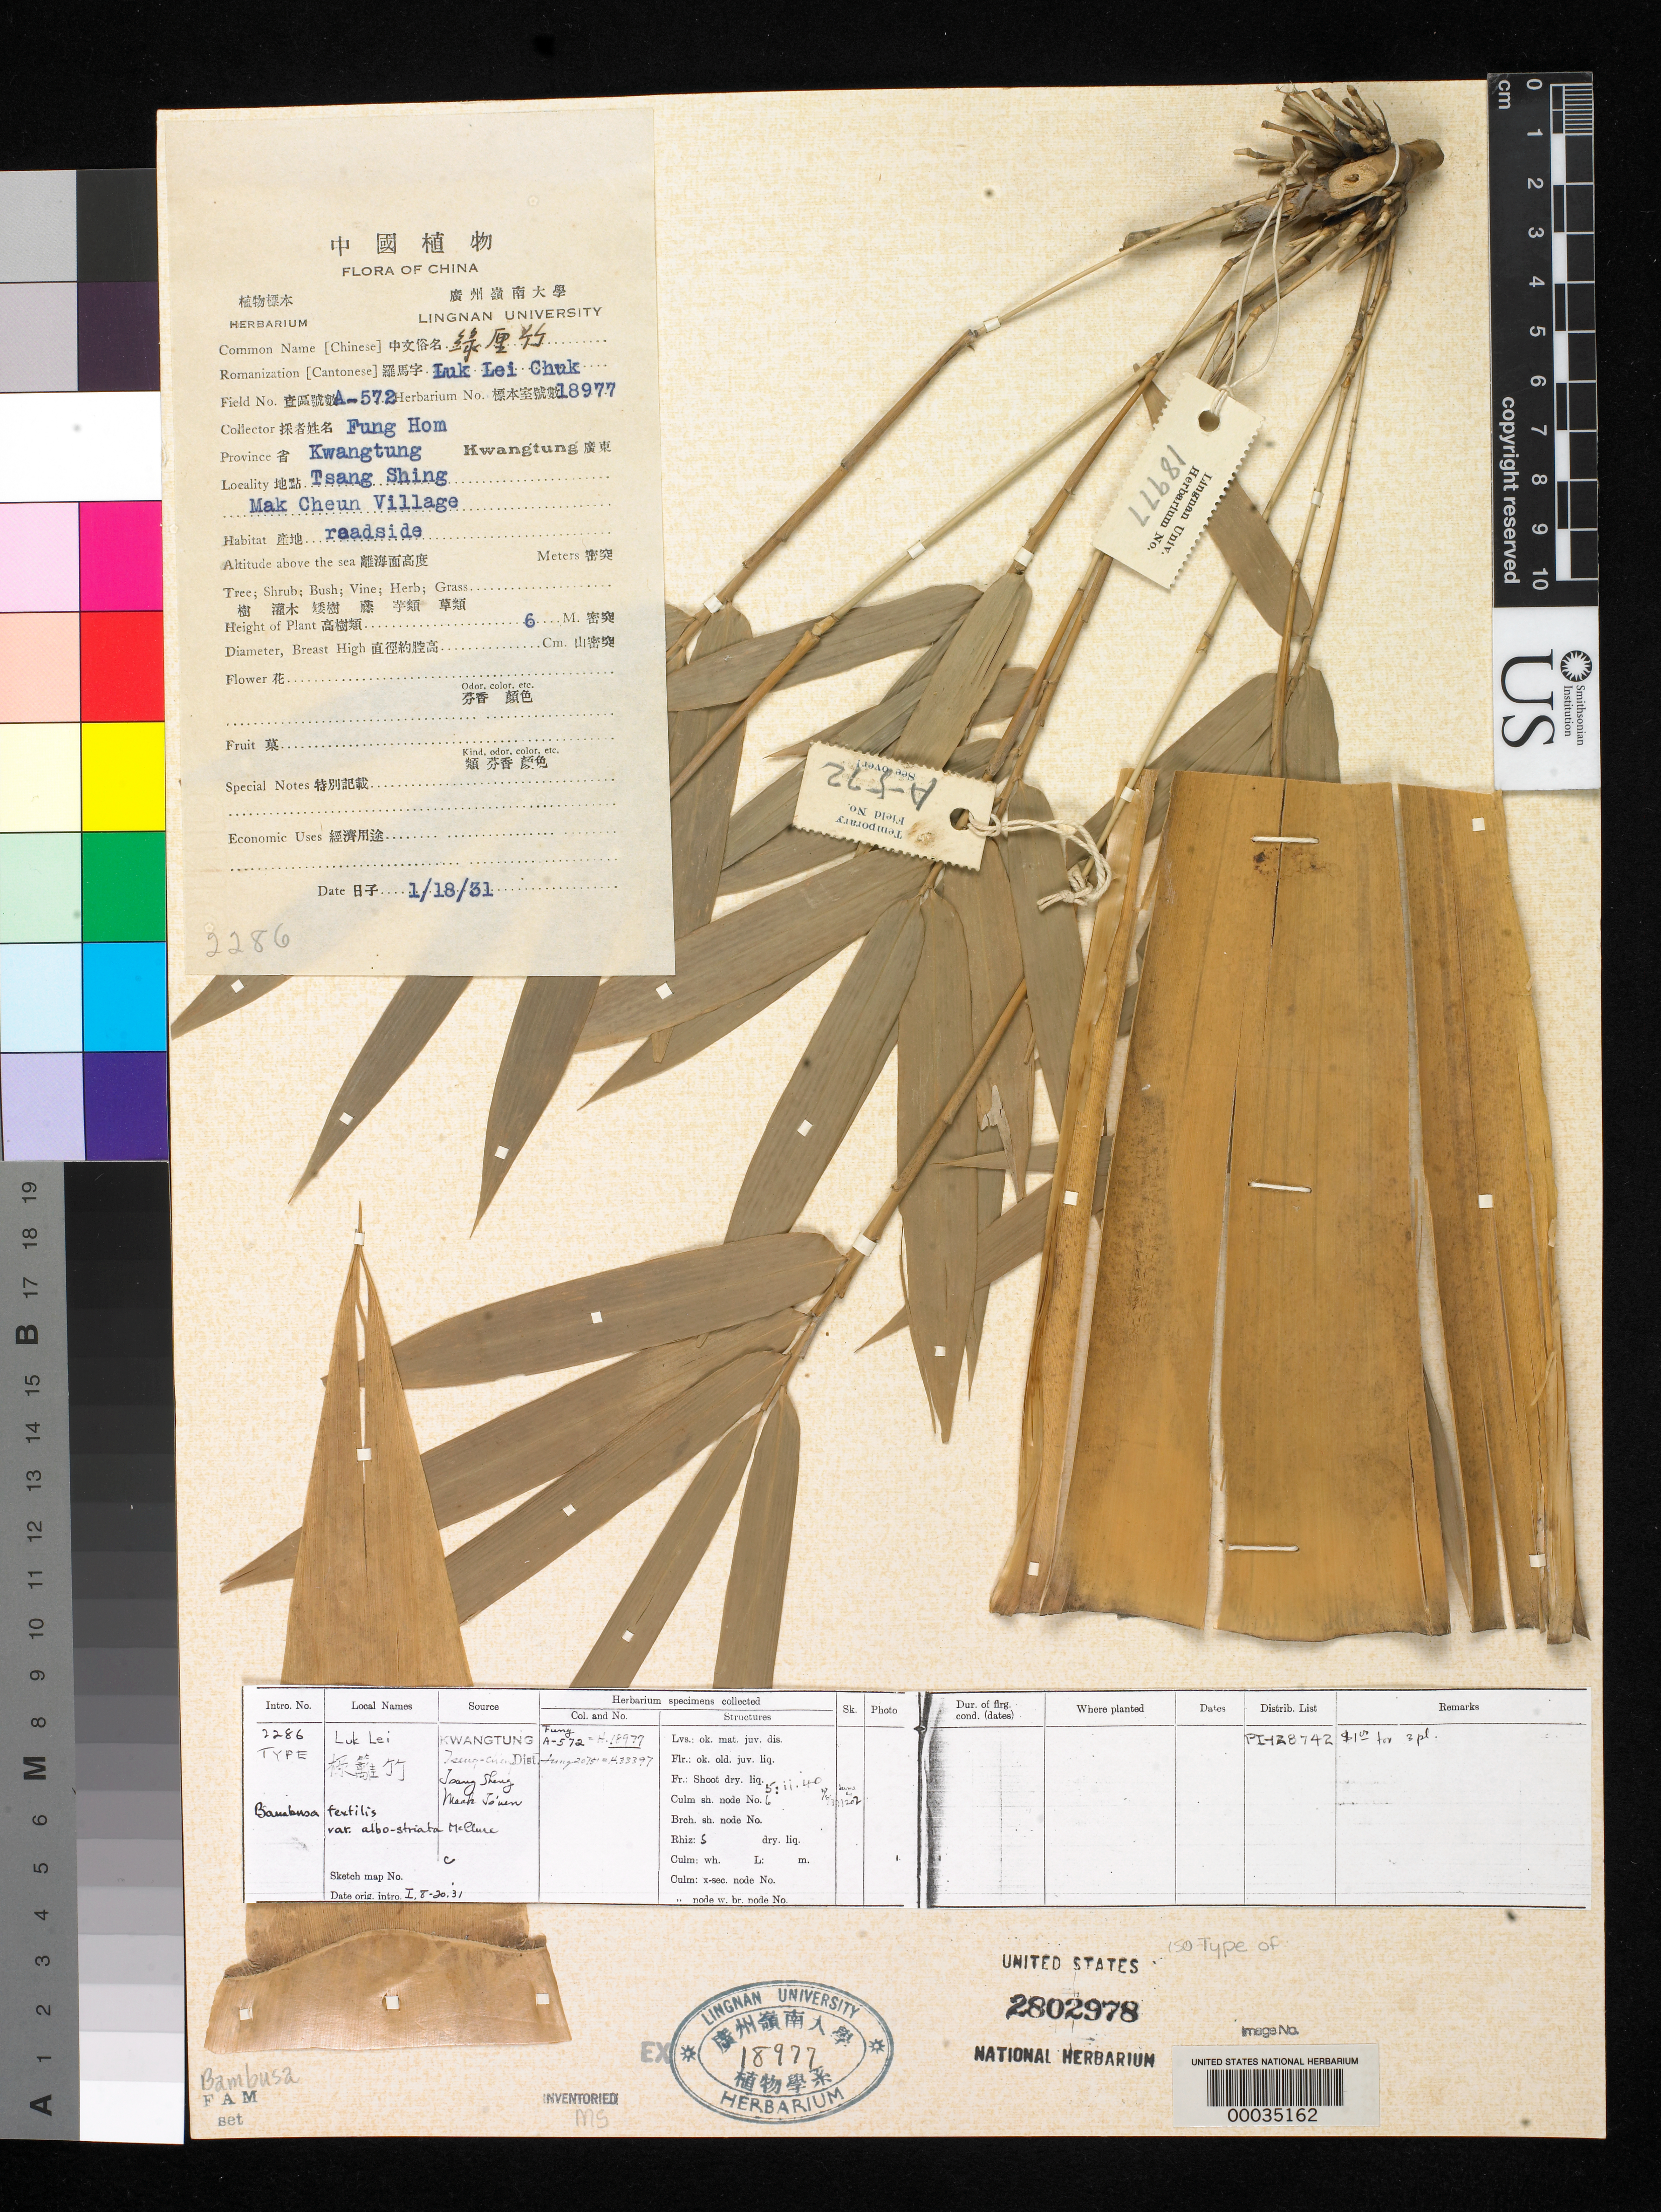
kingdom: Plantae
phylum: Tracheophyta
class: Liliopsida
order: Poales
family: Poaceae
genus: Bambusa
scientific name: Bambusa textilis var. albo-striata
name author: McClure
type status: Type Collection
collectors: H. L. Fung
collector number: A 572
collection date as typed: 18 Jan 1931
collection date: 1931-01-18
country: China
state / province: Guangdong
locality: Tsang Shing, Mak Cheun.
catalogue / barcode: US 2802978